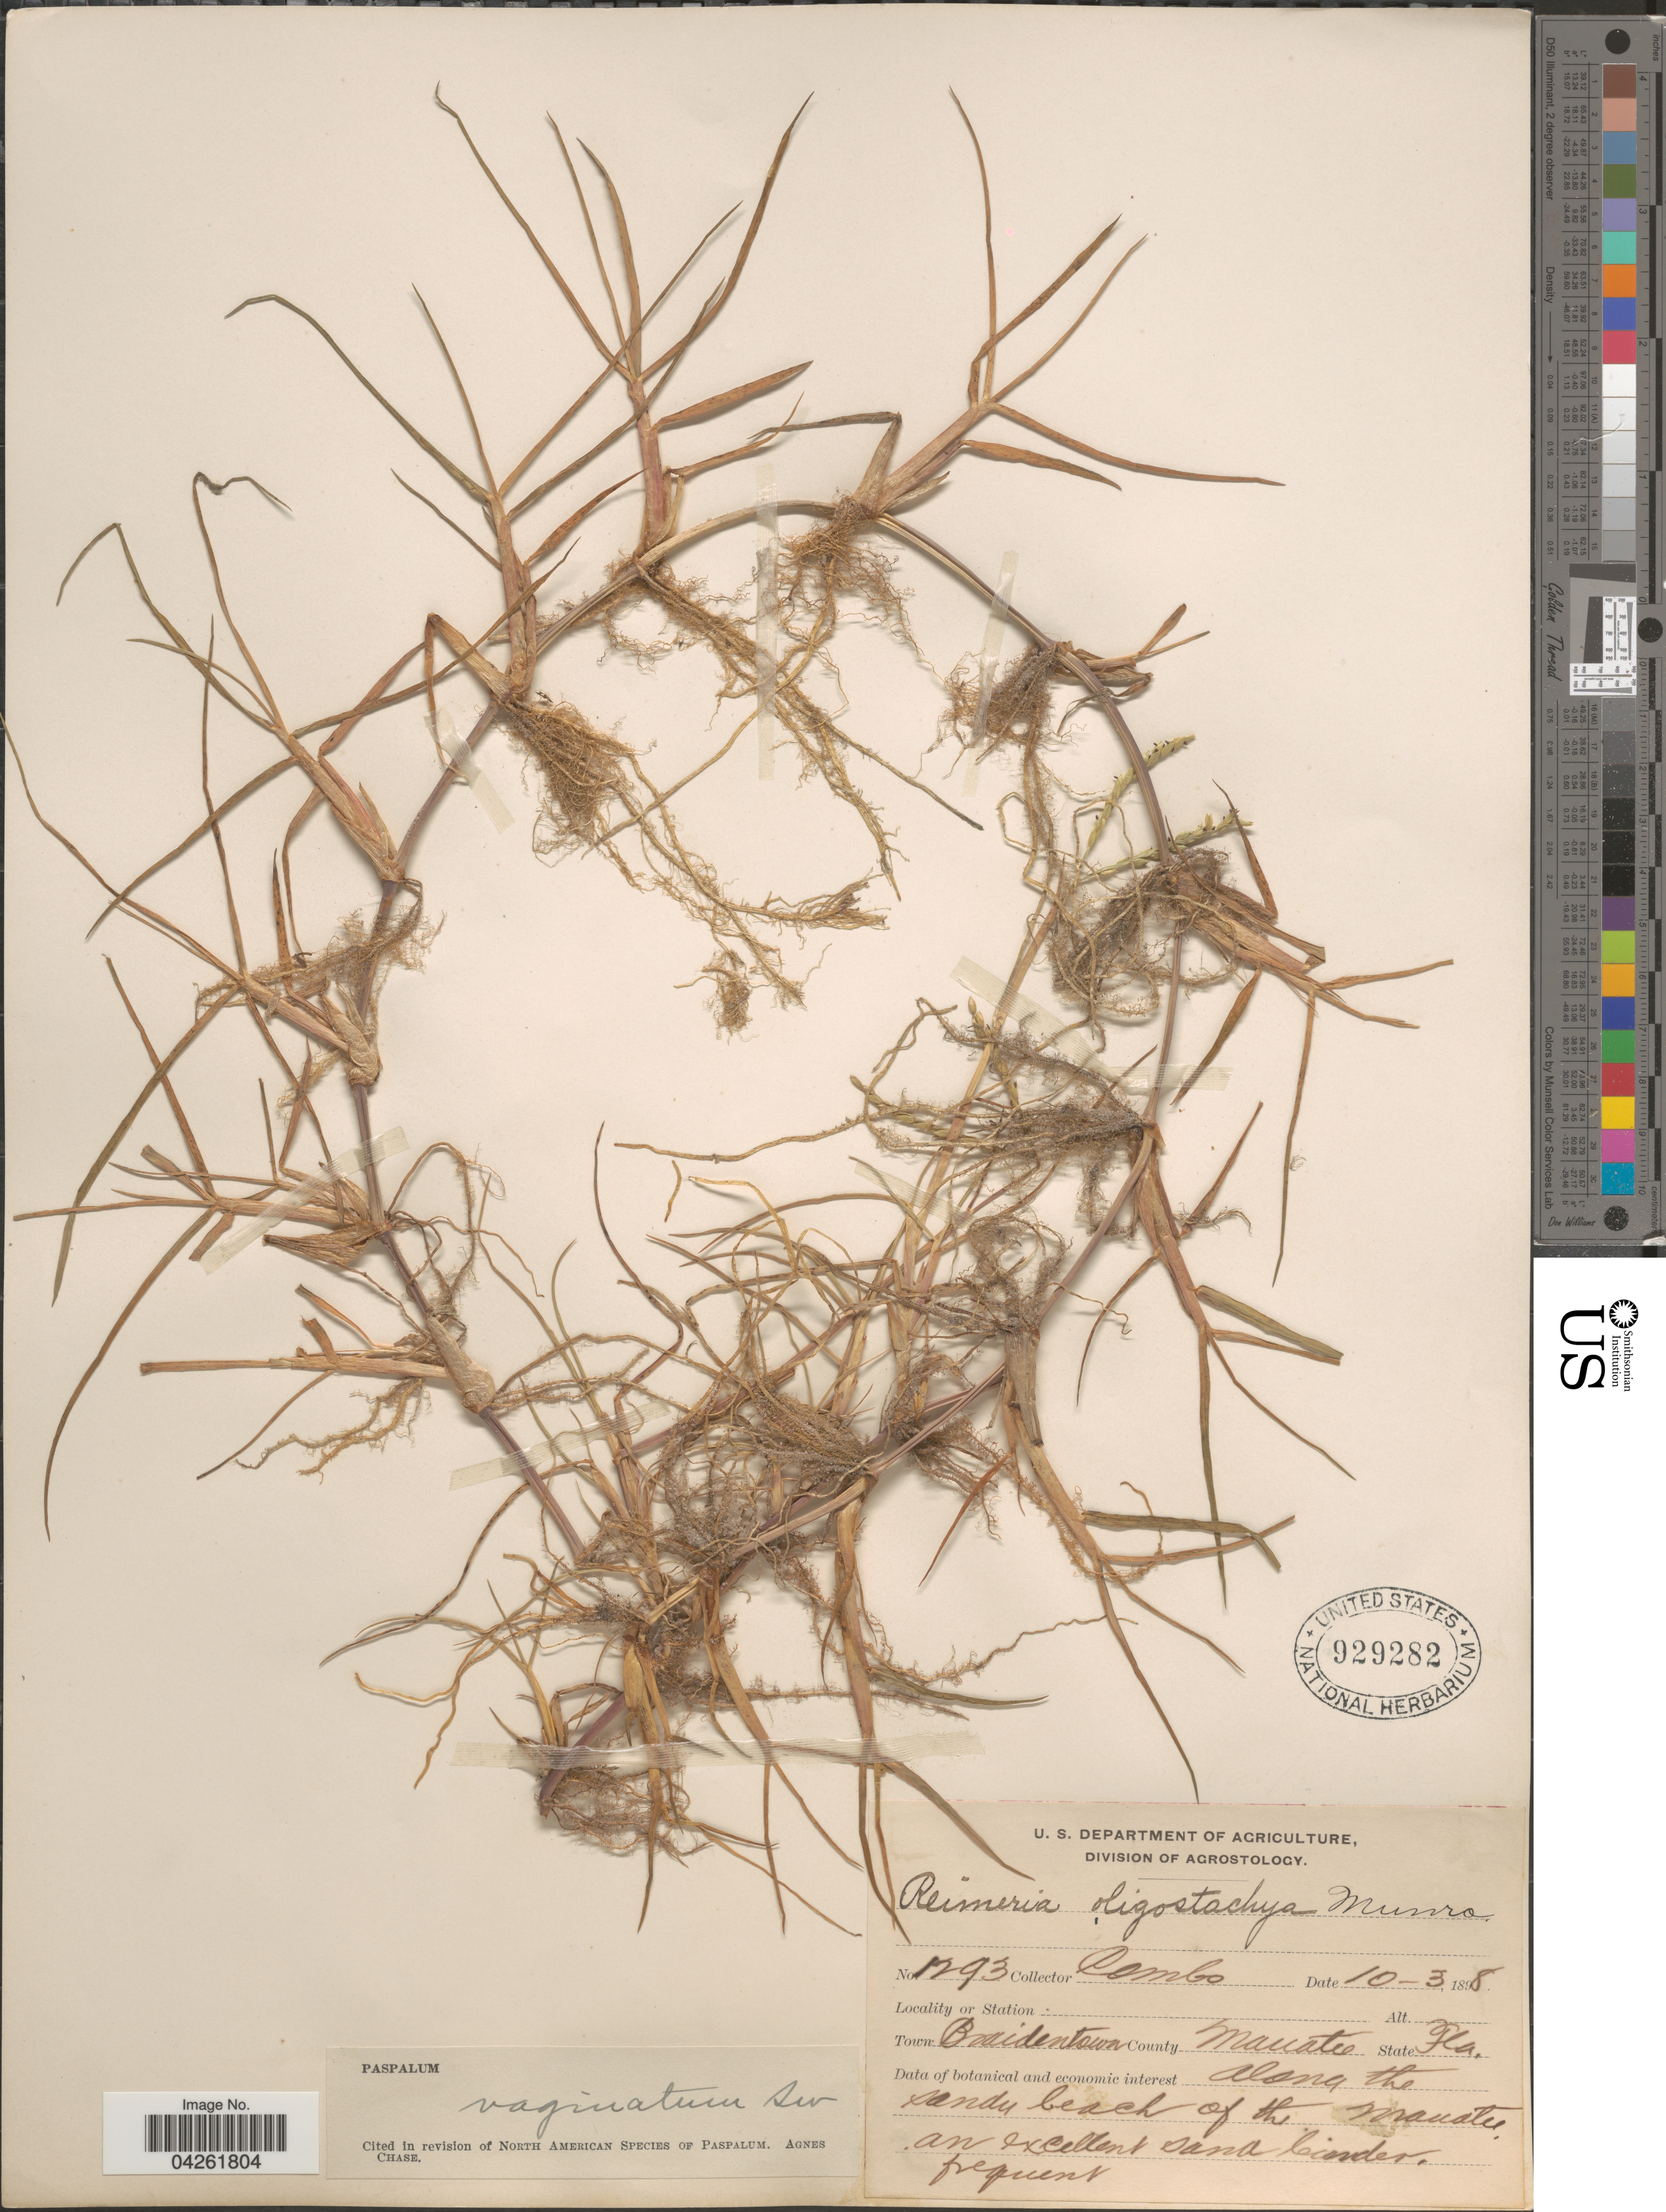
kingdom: Plantae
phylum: Tracheophyta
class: Liliopsida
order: Poales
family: Poaceae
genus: Paspalum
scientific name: Paspalum distichum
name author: L.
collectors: -. Combs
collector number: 1293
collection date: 1898-10-03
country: United States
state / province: Florida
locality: Town Braidentown. County Manatee. Along the sandy beach of the Manatee.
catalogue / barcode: US 929282